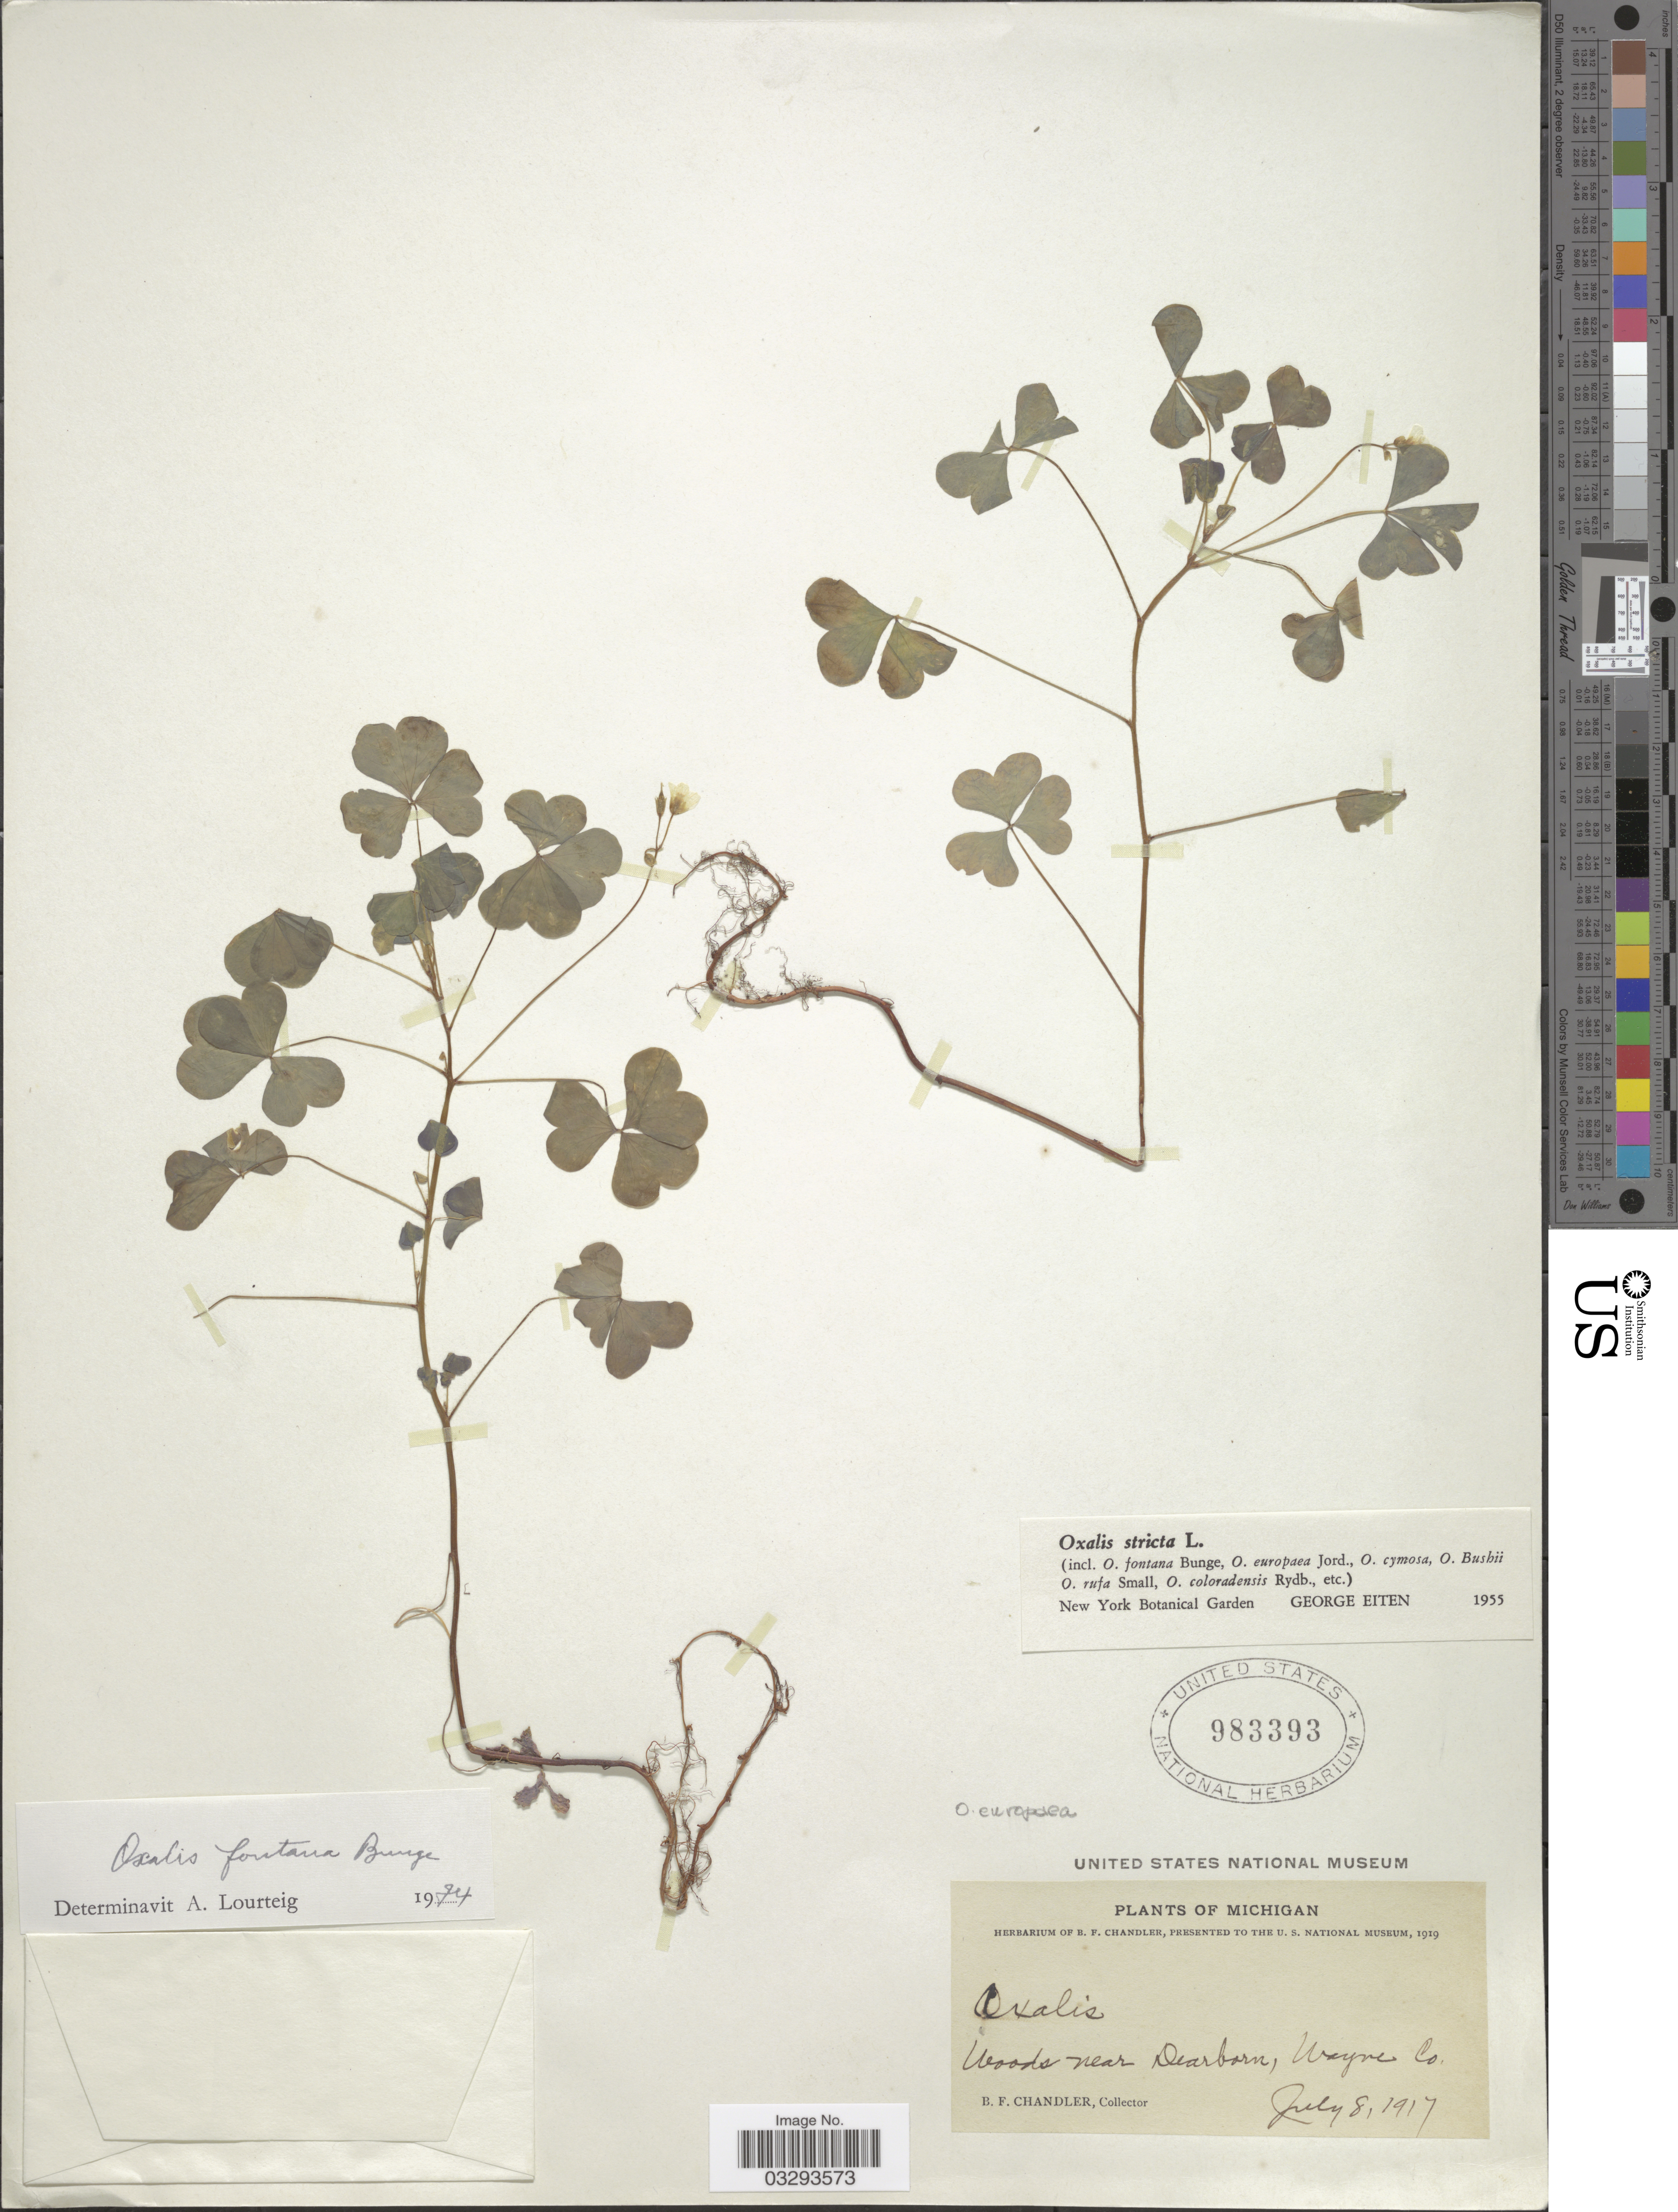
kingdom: Plantae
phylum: Tracheophyta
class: Magnoliopsida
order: Oxalidales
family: Oxalidaceae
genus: Oxalis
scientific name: Oxalis fontana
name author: Bunge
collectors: B. F. Chandler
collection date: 1917-07-08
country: United States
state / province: Michigan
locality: Woods near Dearborn, Wayne Co.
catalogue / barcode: US 983393